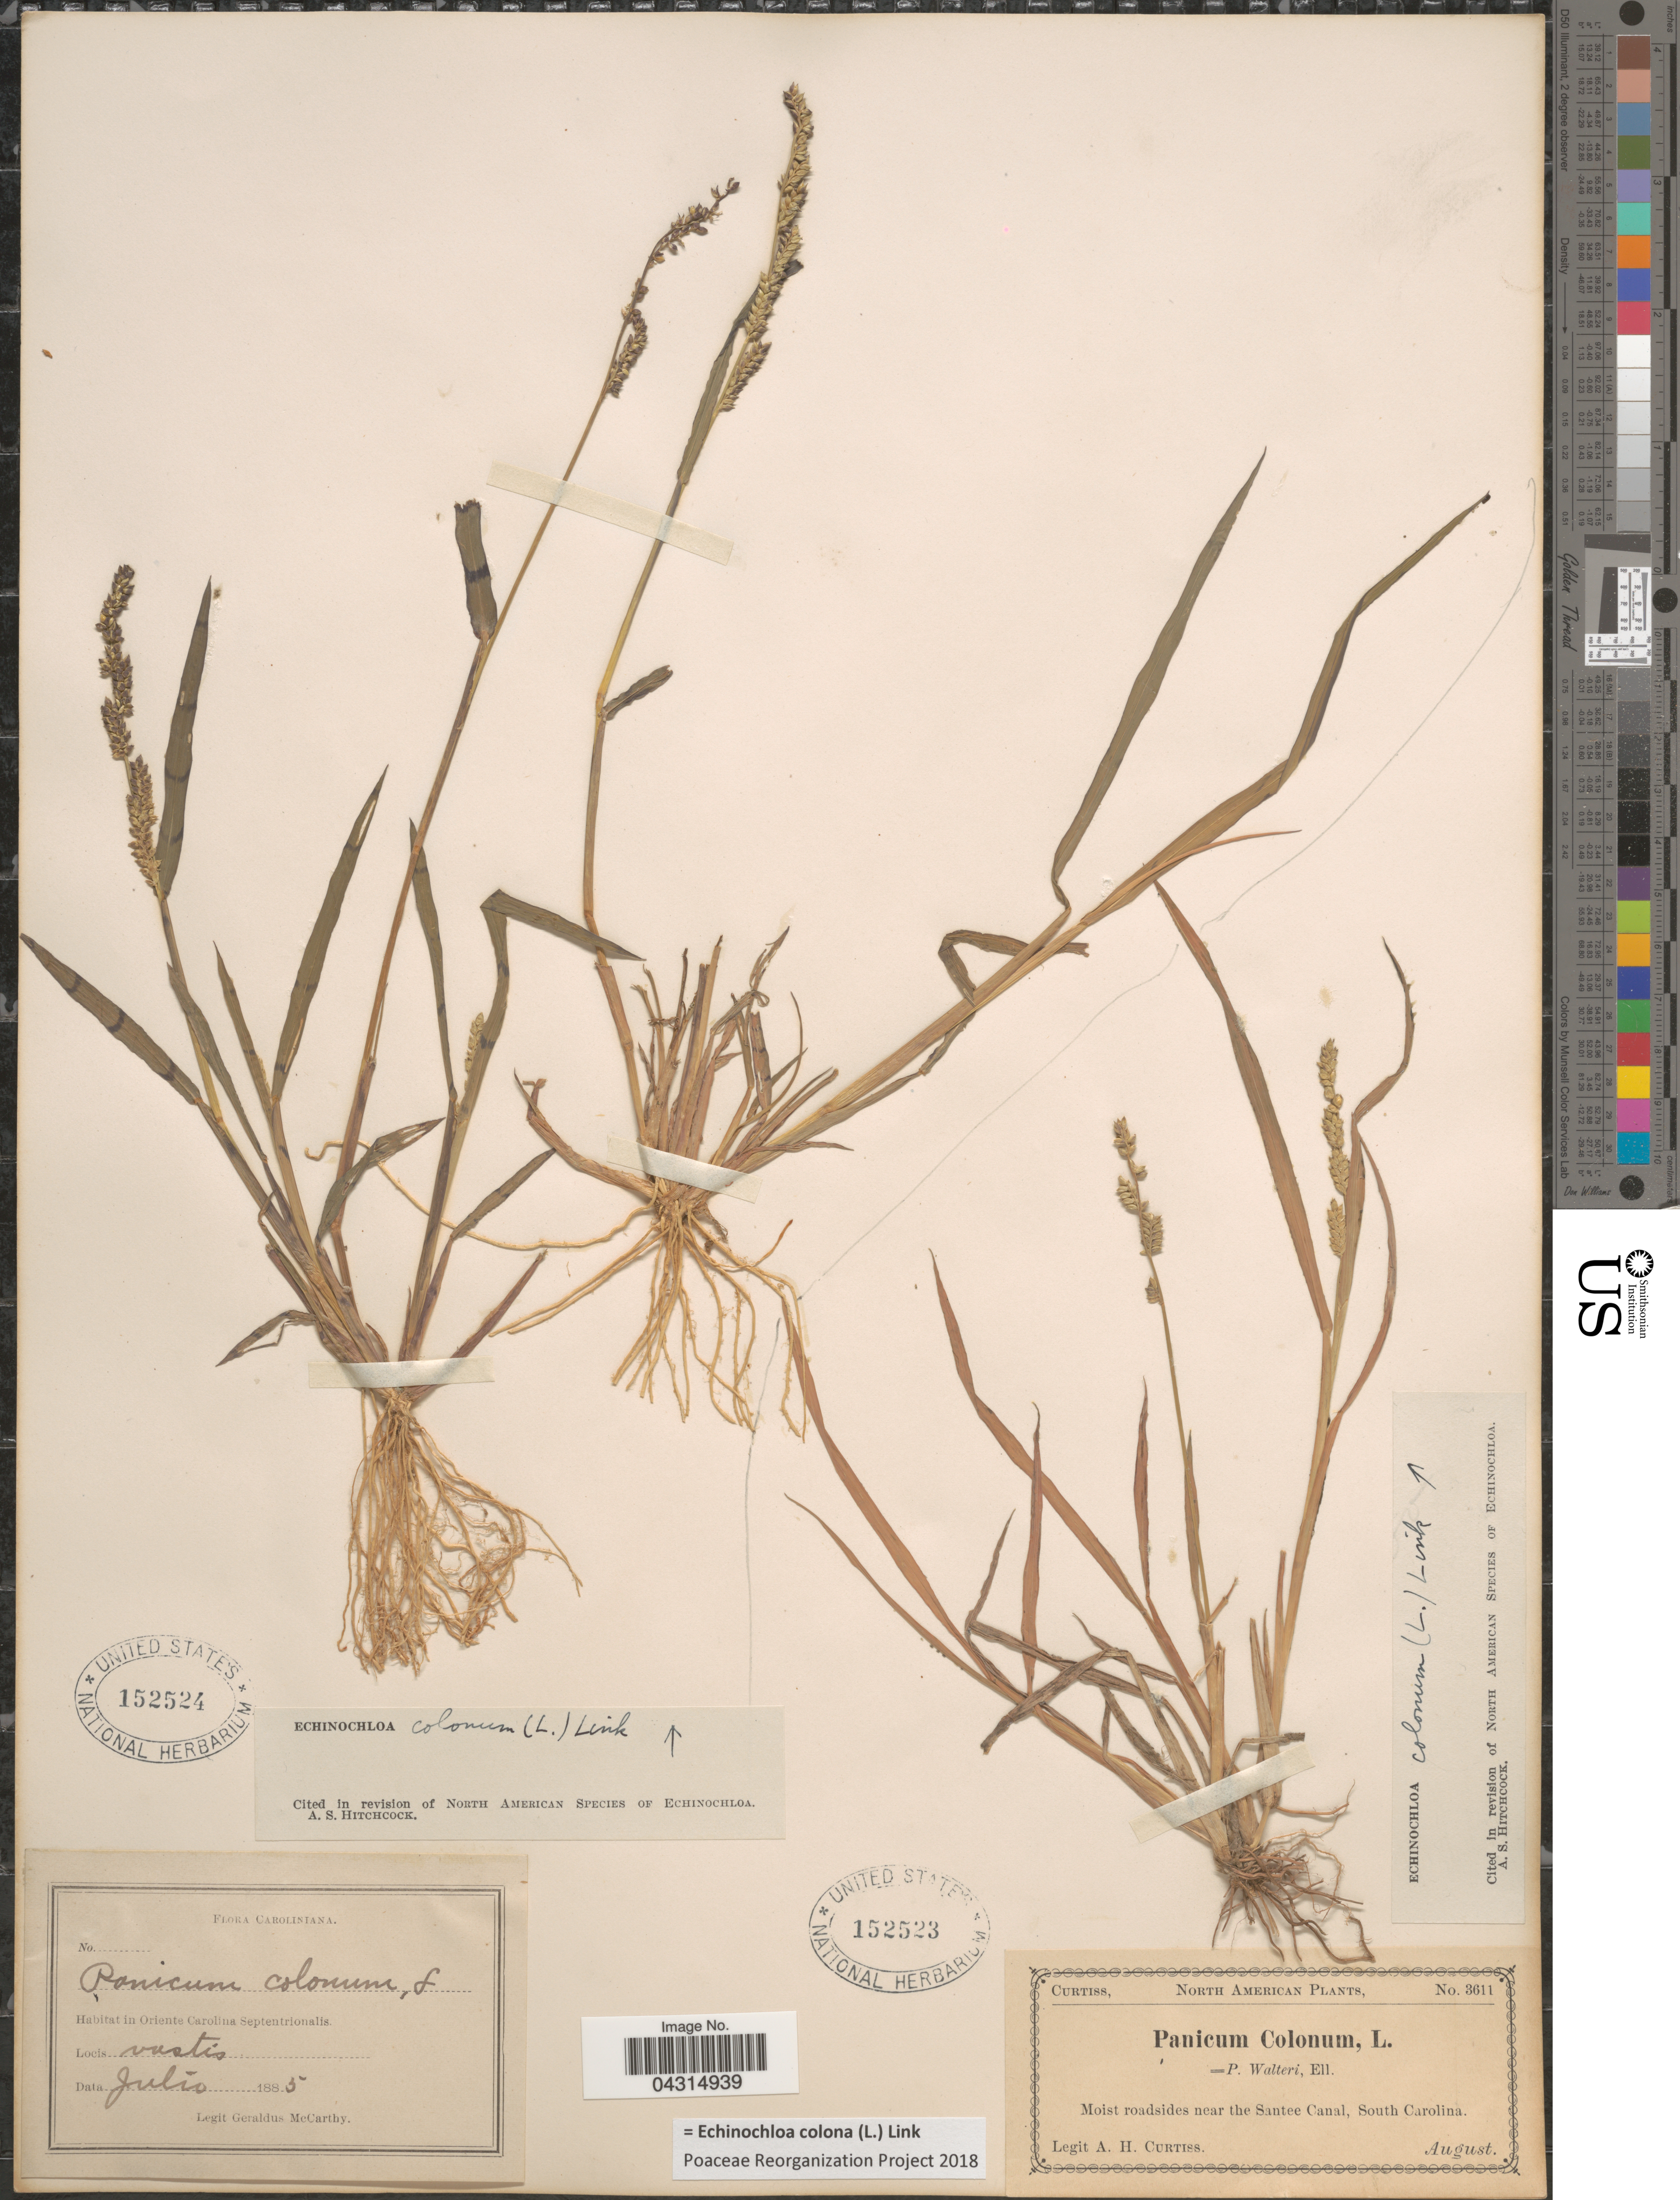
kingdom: Plantae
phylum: Tracheophyta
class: Liliopsida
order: Poales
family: Poaceae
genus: Echinochloa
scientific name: Echinochloa colona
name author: (L.) Link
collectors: M. McCarthy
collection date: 1885-07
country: United States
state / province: North Carolina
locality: In Oriente Carolina Septentrionalis. Vastis.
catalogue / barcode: US 152524-2